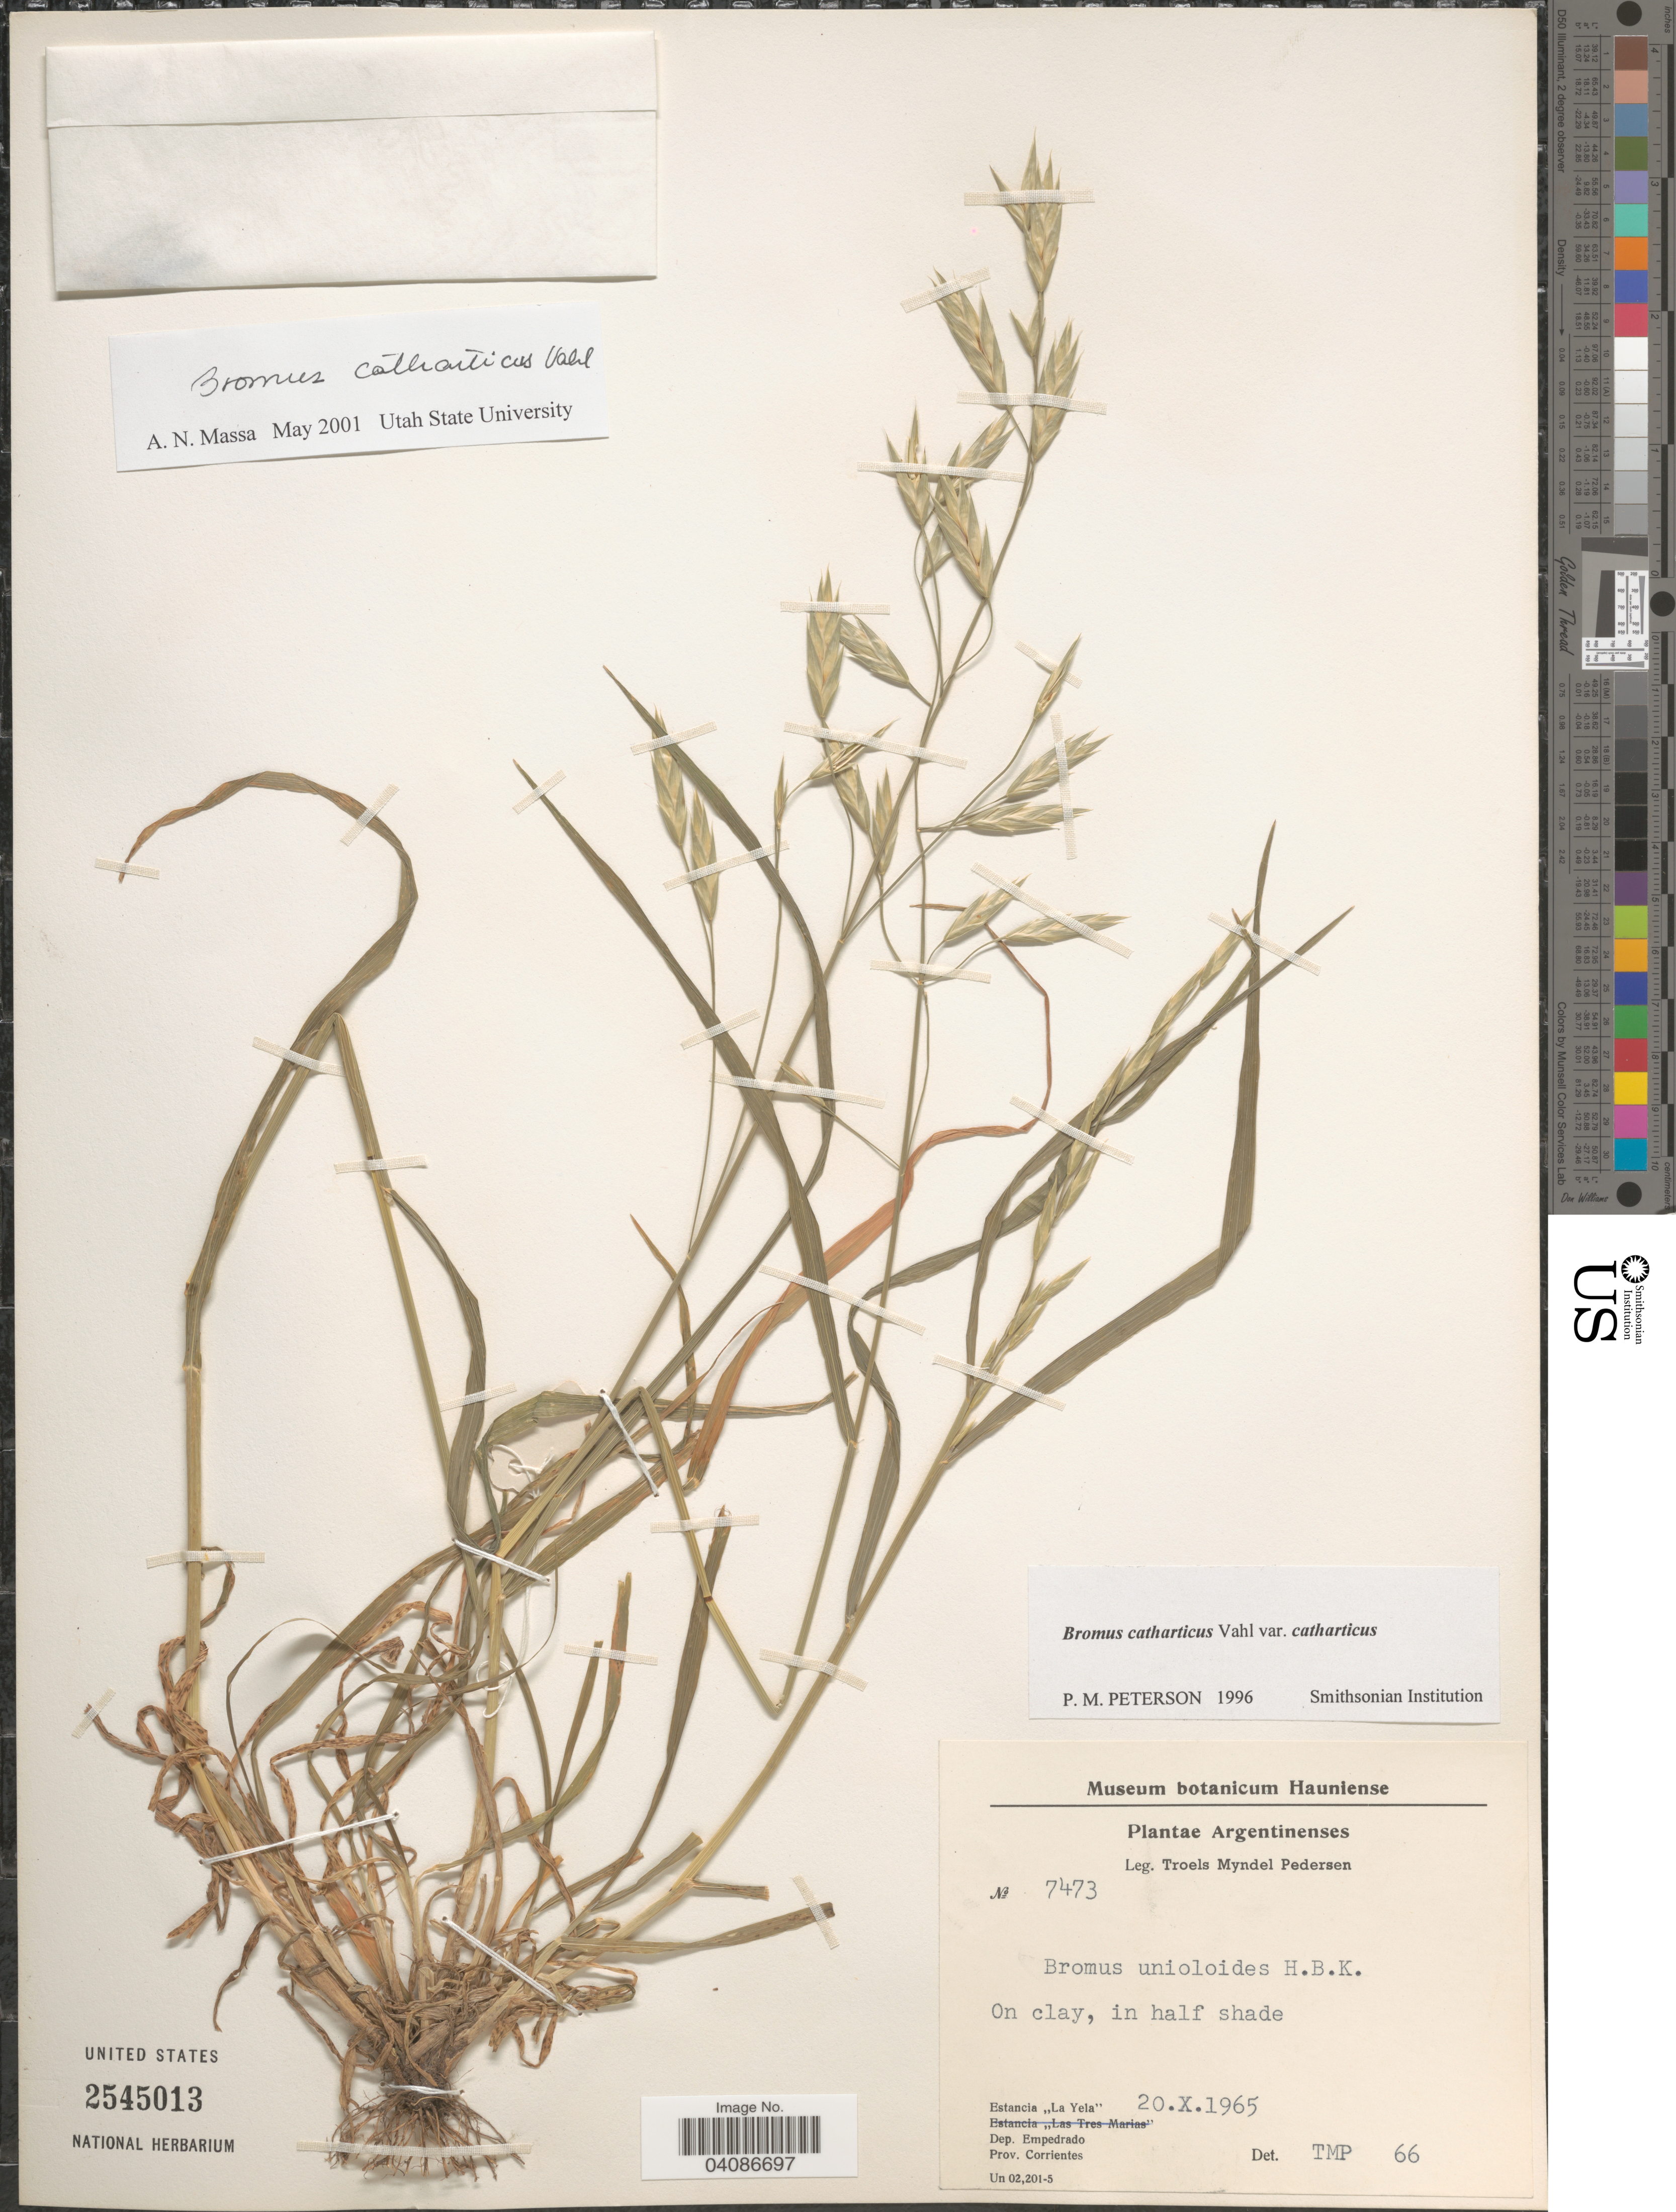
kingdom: Plantae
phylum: Tracheophyta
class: Liliopsida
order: Poales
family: Poaceae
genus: Bromus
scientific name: Bromus catharticus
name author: Vahl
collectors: T. Pederson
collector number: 7473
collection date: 1965-10-20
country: Argentina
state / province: Corrientes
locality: Estancia "La Yela". Dep. Empedrado. Prov. Corrientes.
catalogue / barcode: US 2545013